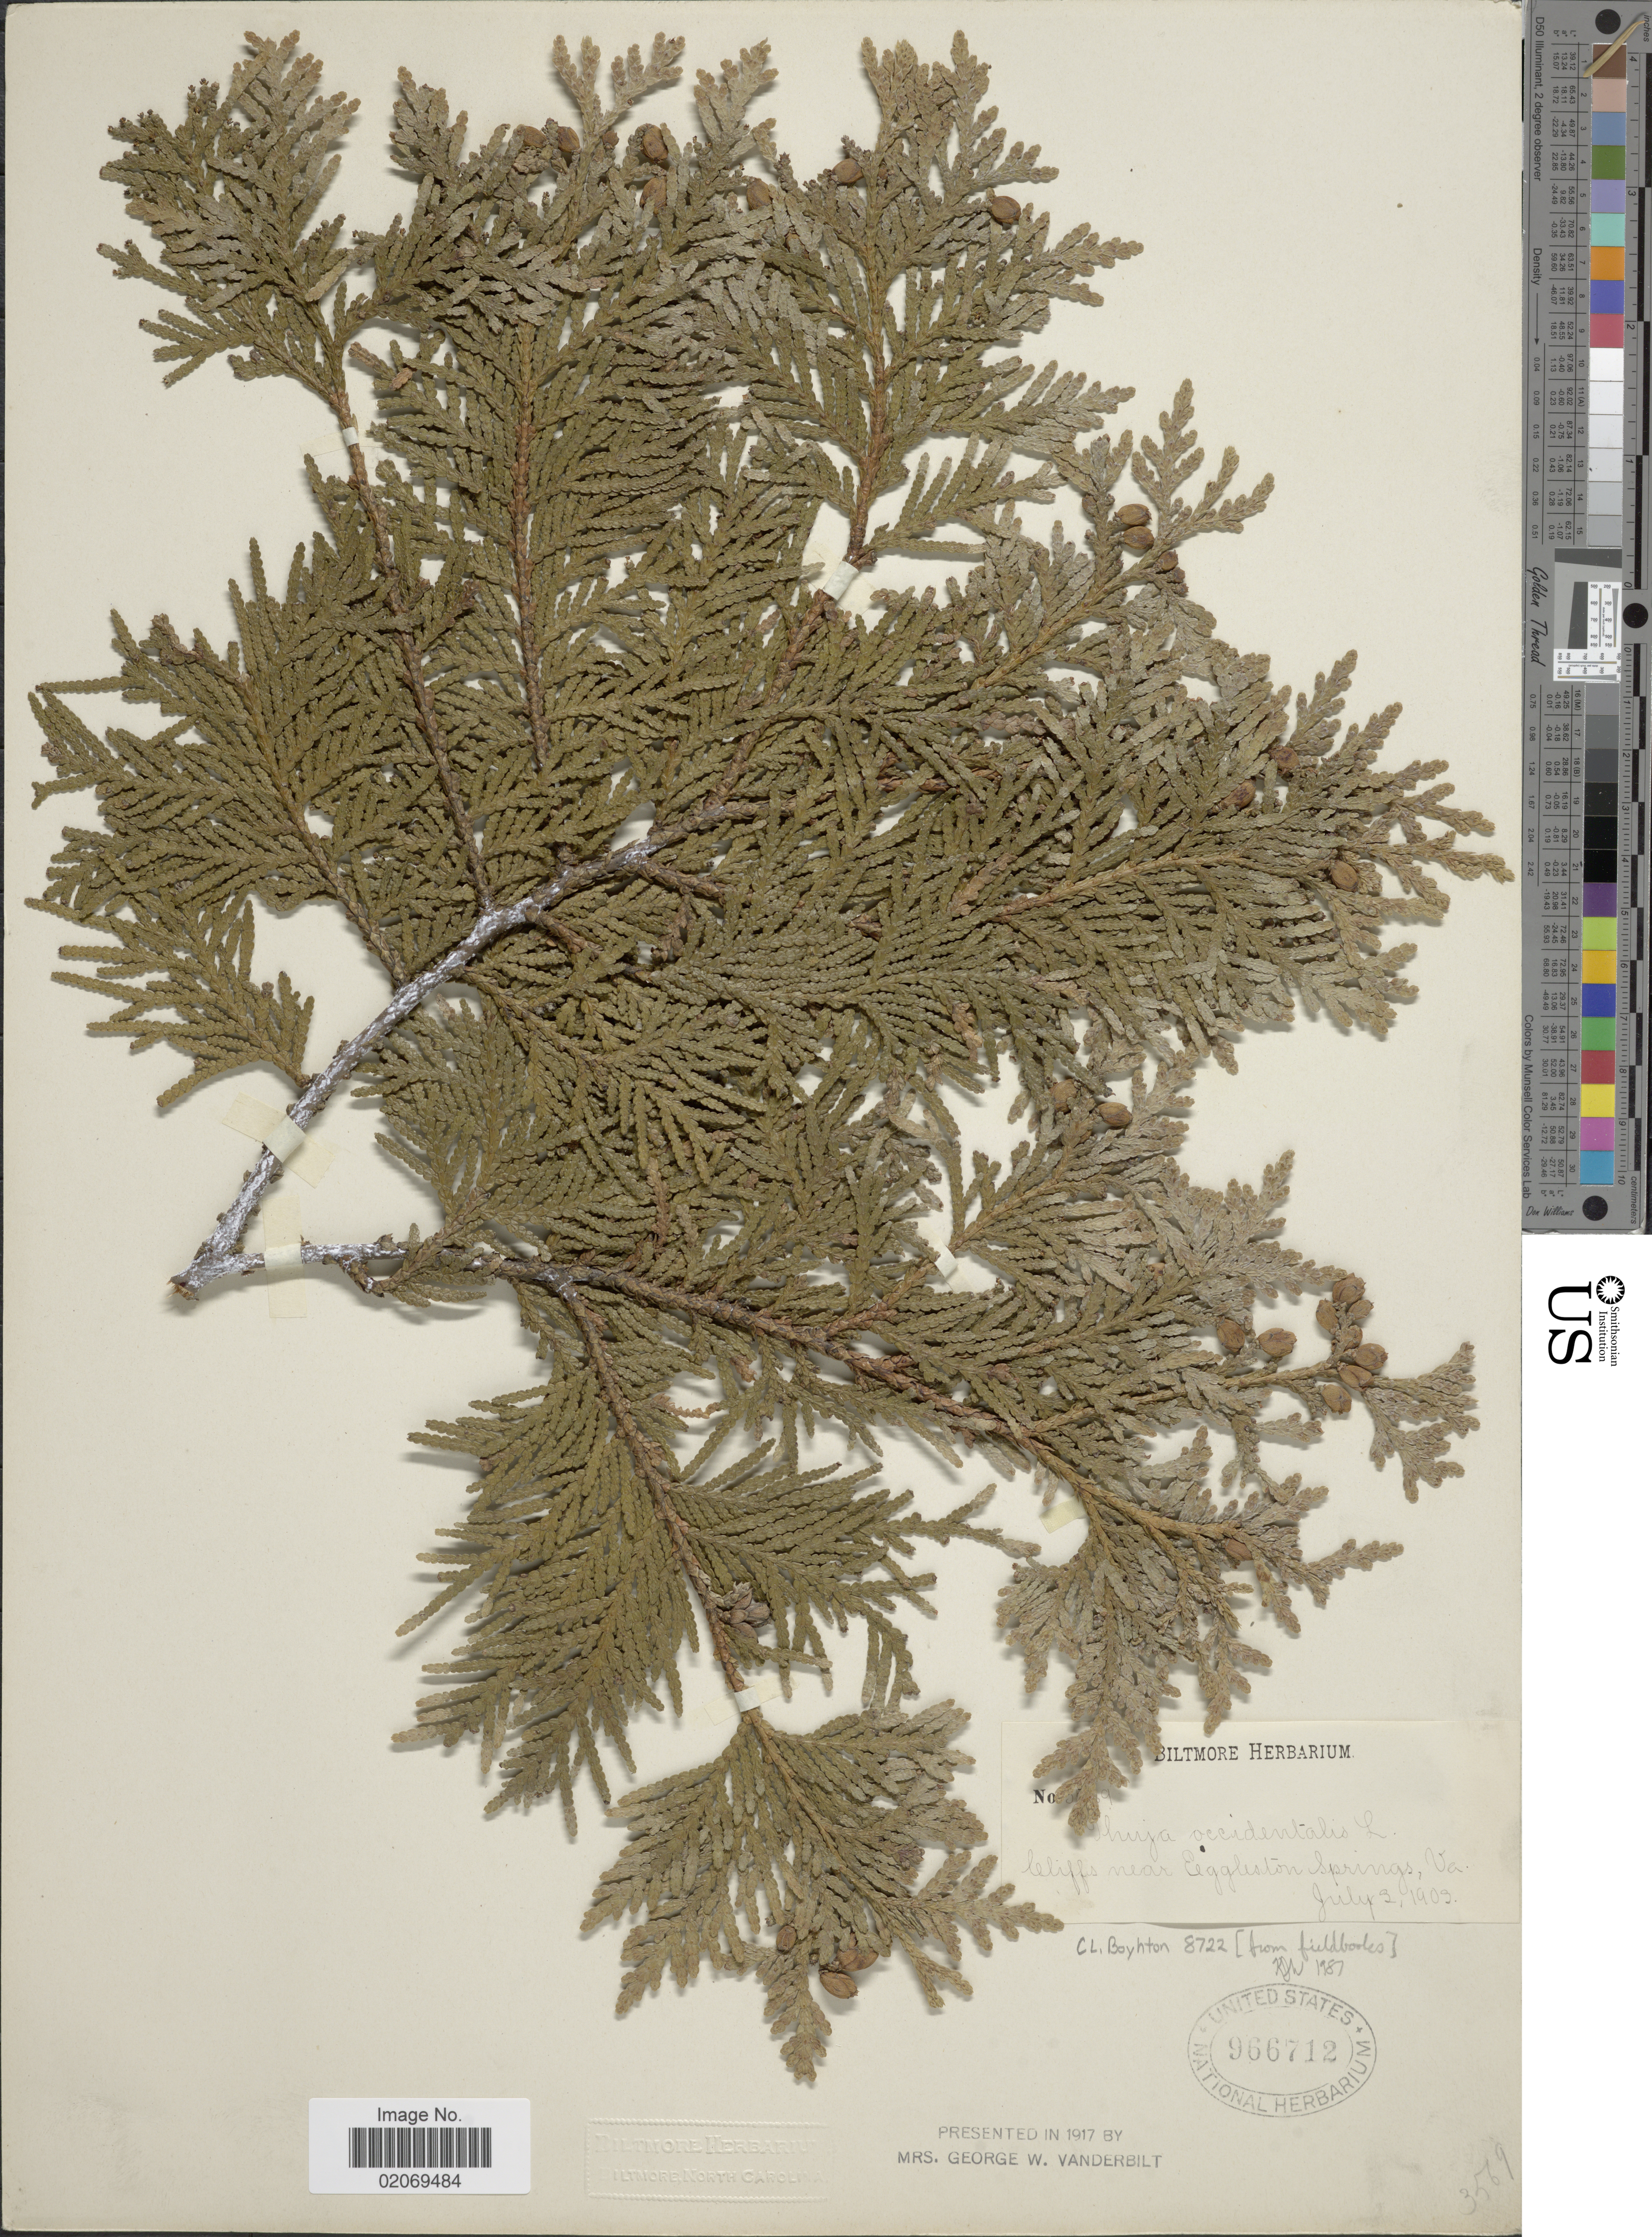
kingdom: Plantae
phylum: Tracheophyta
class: Pinopsida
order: Pinales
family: Cupressaceae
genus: Thuja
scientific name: Thuja occidentalis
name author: L.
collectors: ex herb. Biltmore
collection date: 1903-07-03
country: United States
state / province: Virginia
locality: Cliffs near Eggleston Springs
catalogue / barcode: US 966712